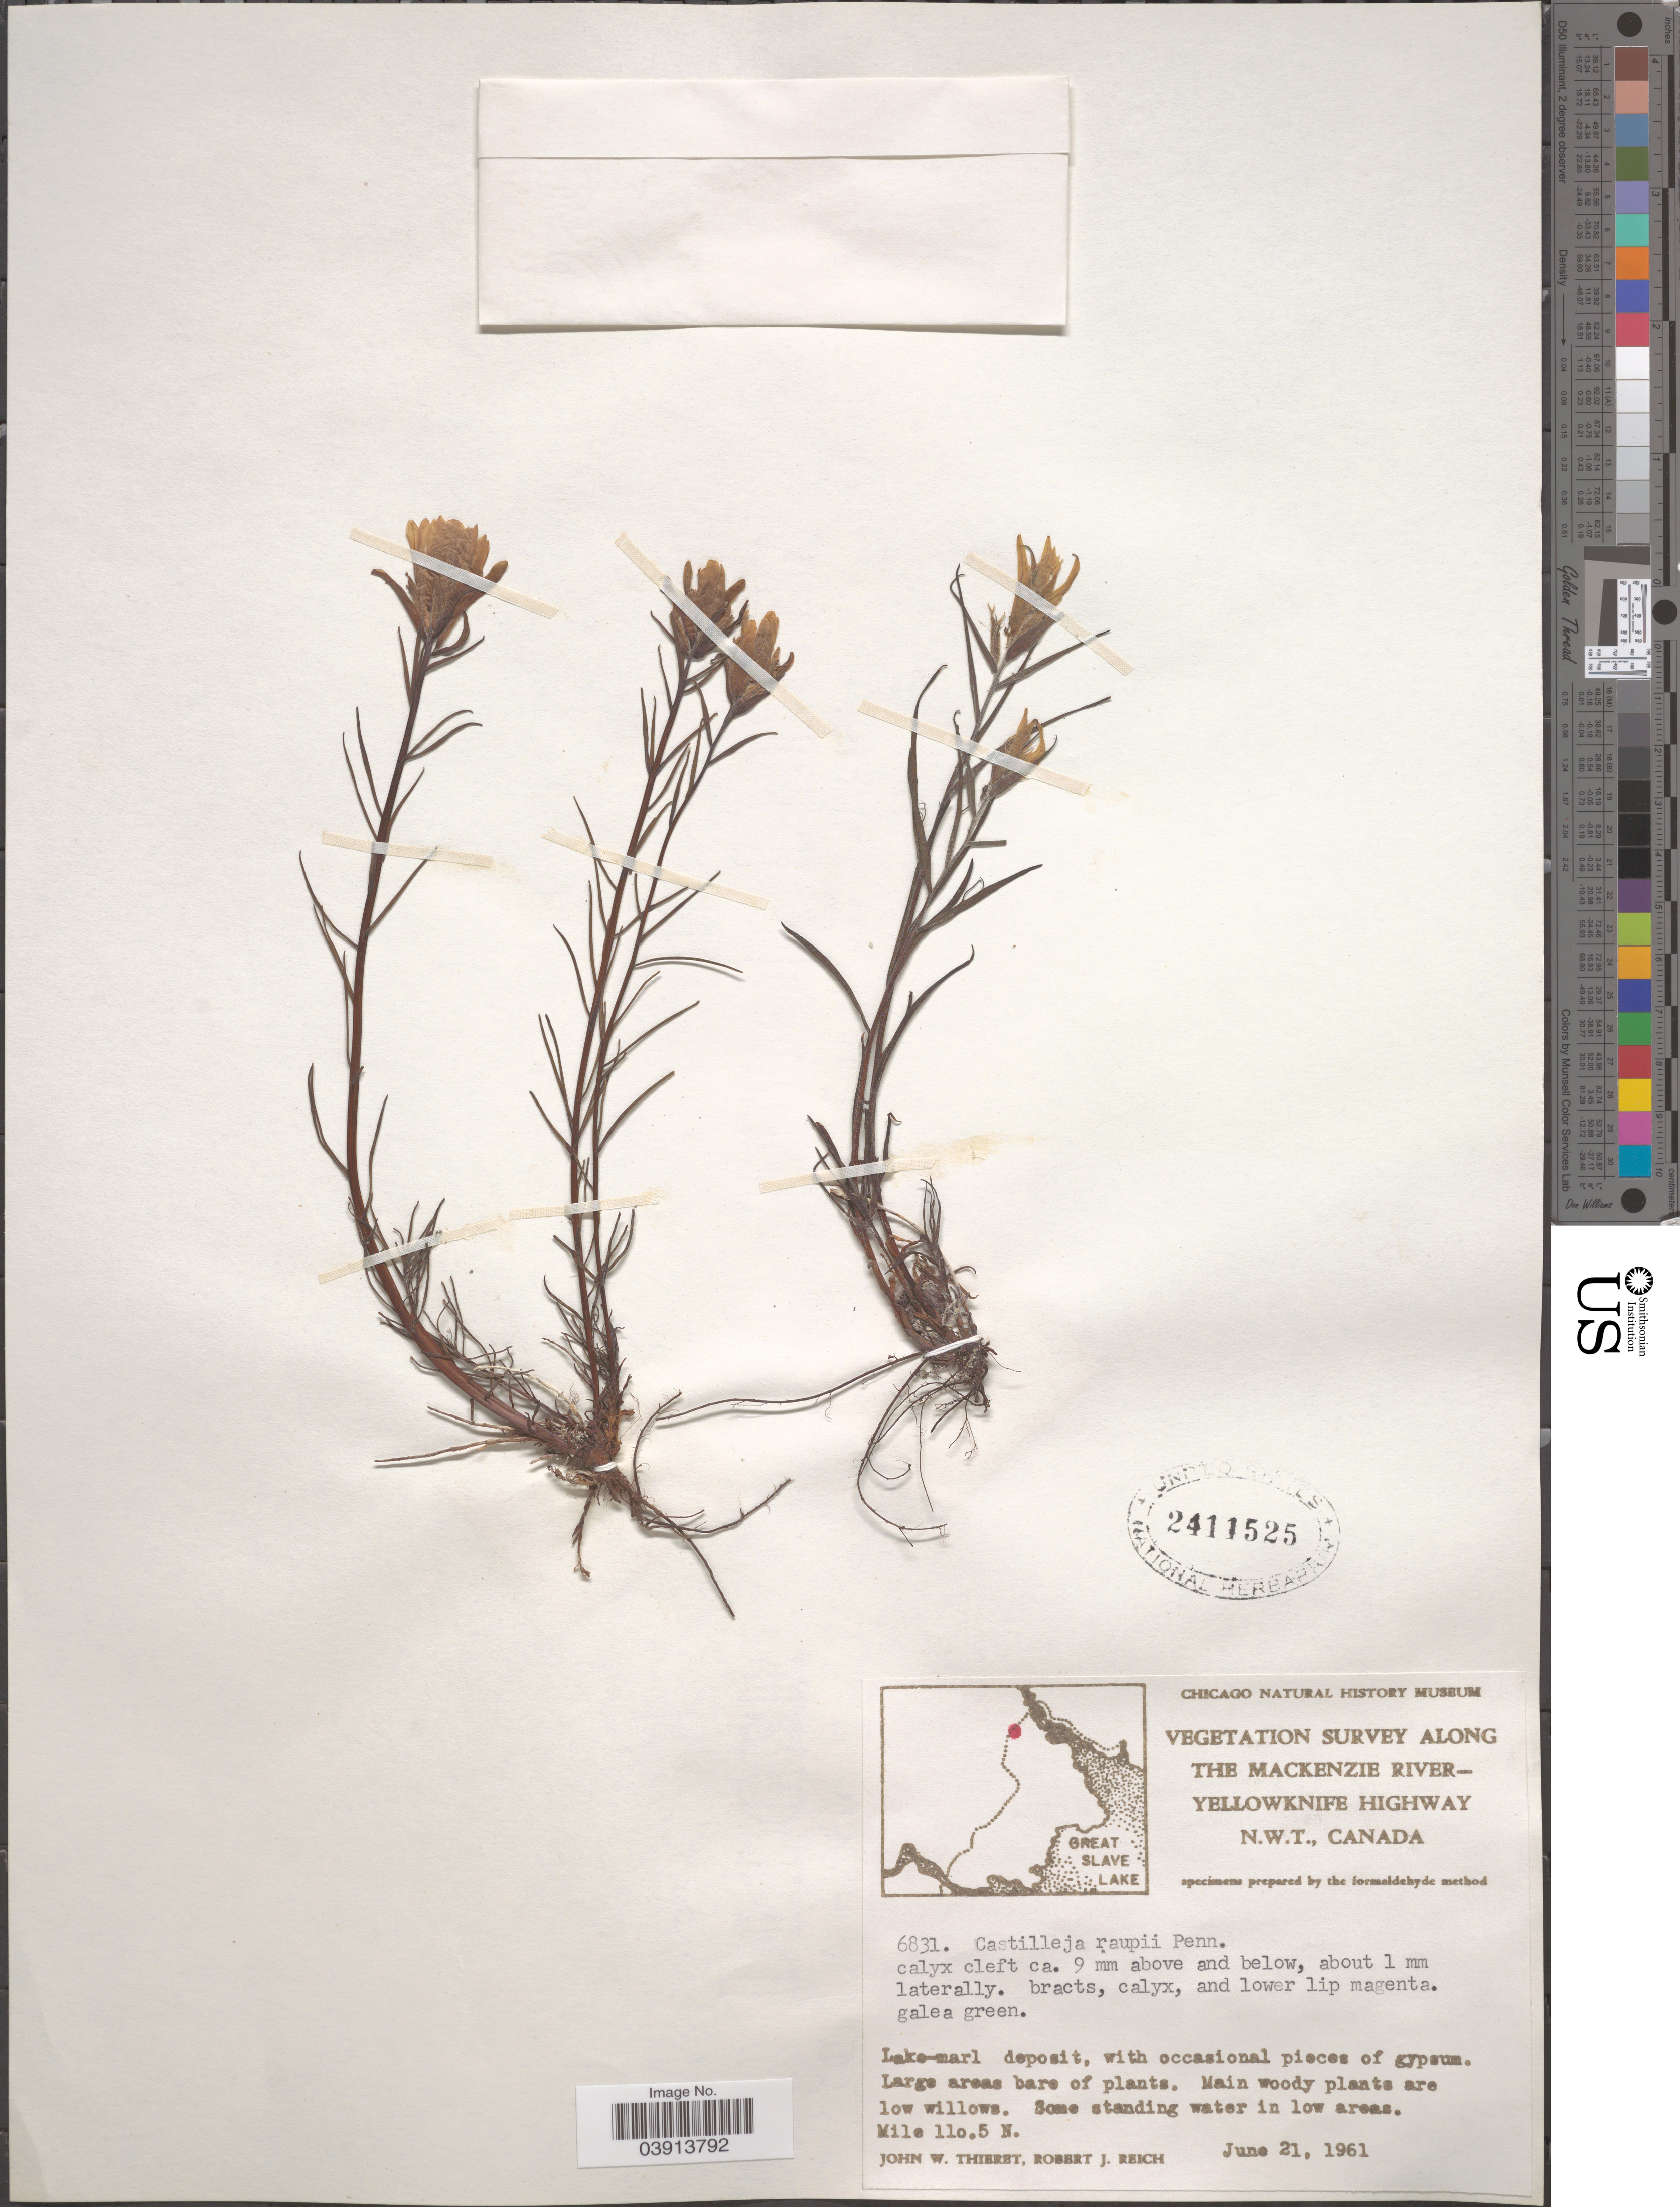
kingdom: Plantae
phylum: Tracheophyta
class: Magnoliopsida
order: Lamiales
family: Orobanchaceae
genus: Castilleja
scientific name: Castilleja raupii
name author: Pennell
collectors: J. W. Thieret & R. Reich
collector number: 6831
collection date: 1961-06-21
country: Canada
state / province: Northwest Territories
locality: Along The Mackenzie River - Yellowknife Highway. Mile 110.5 N.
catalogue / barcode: US 2411525